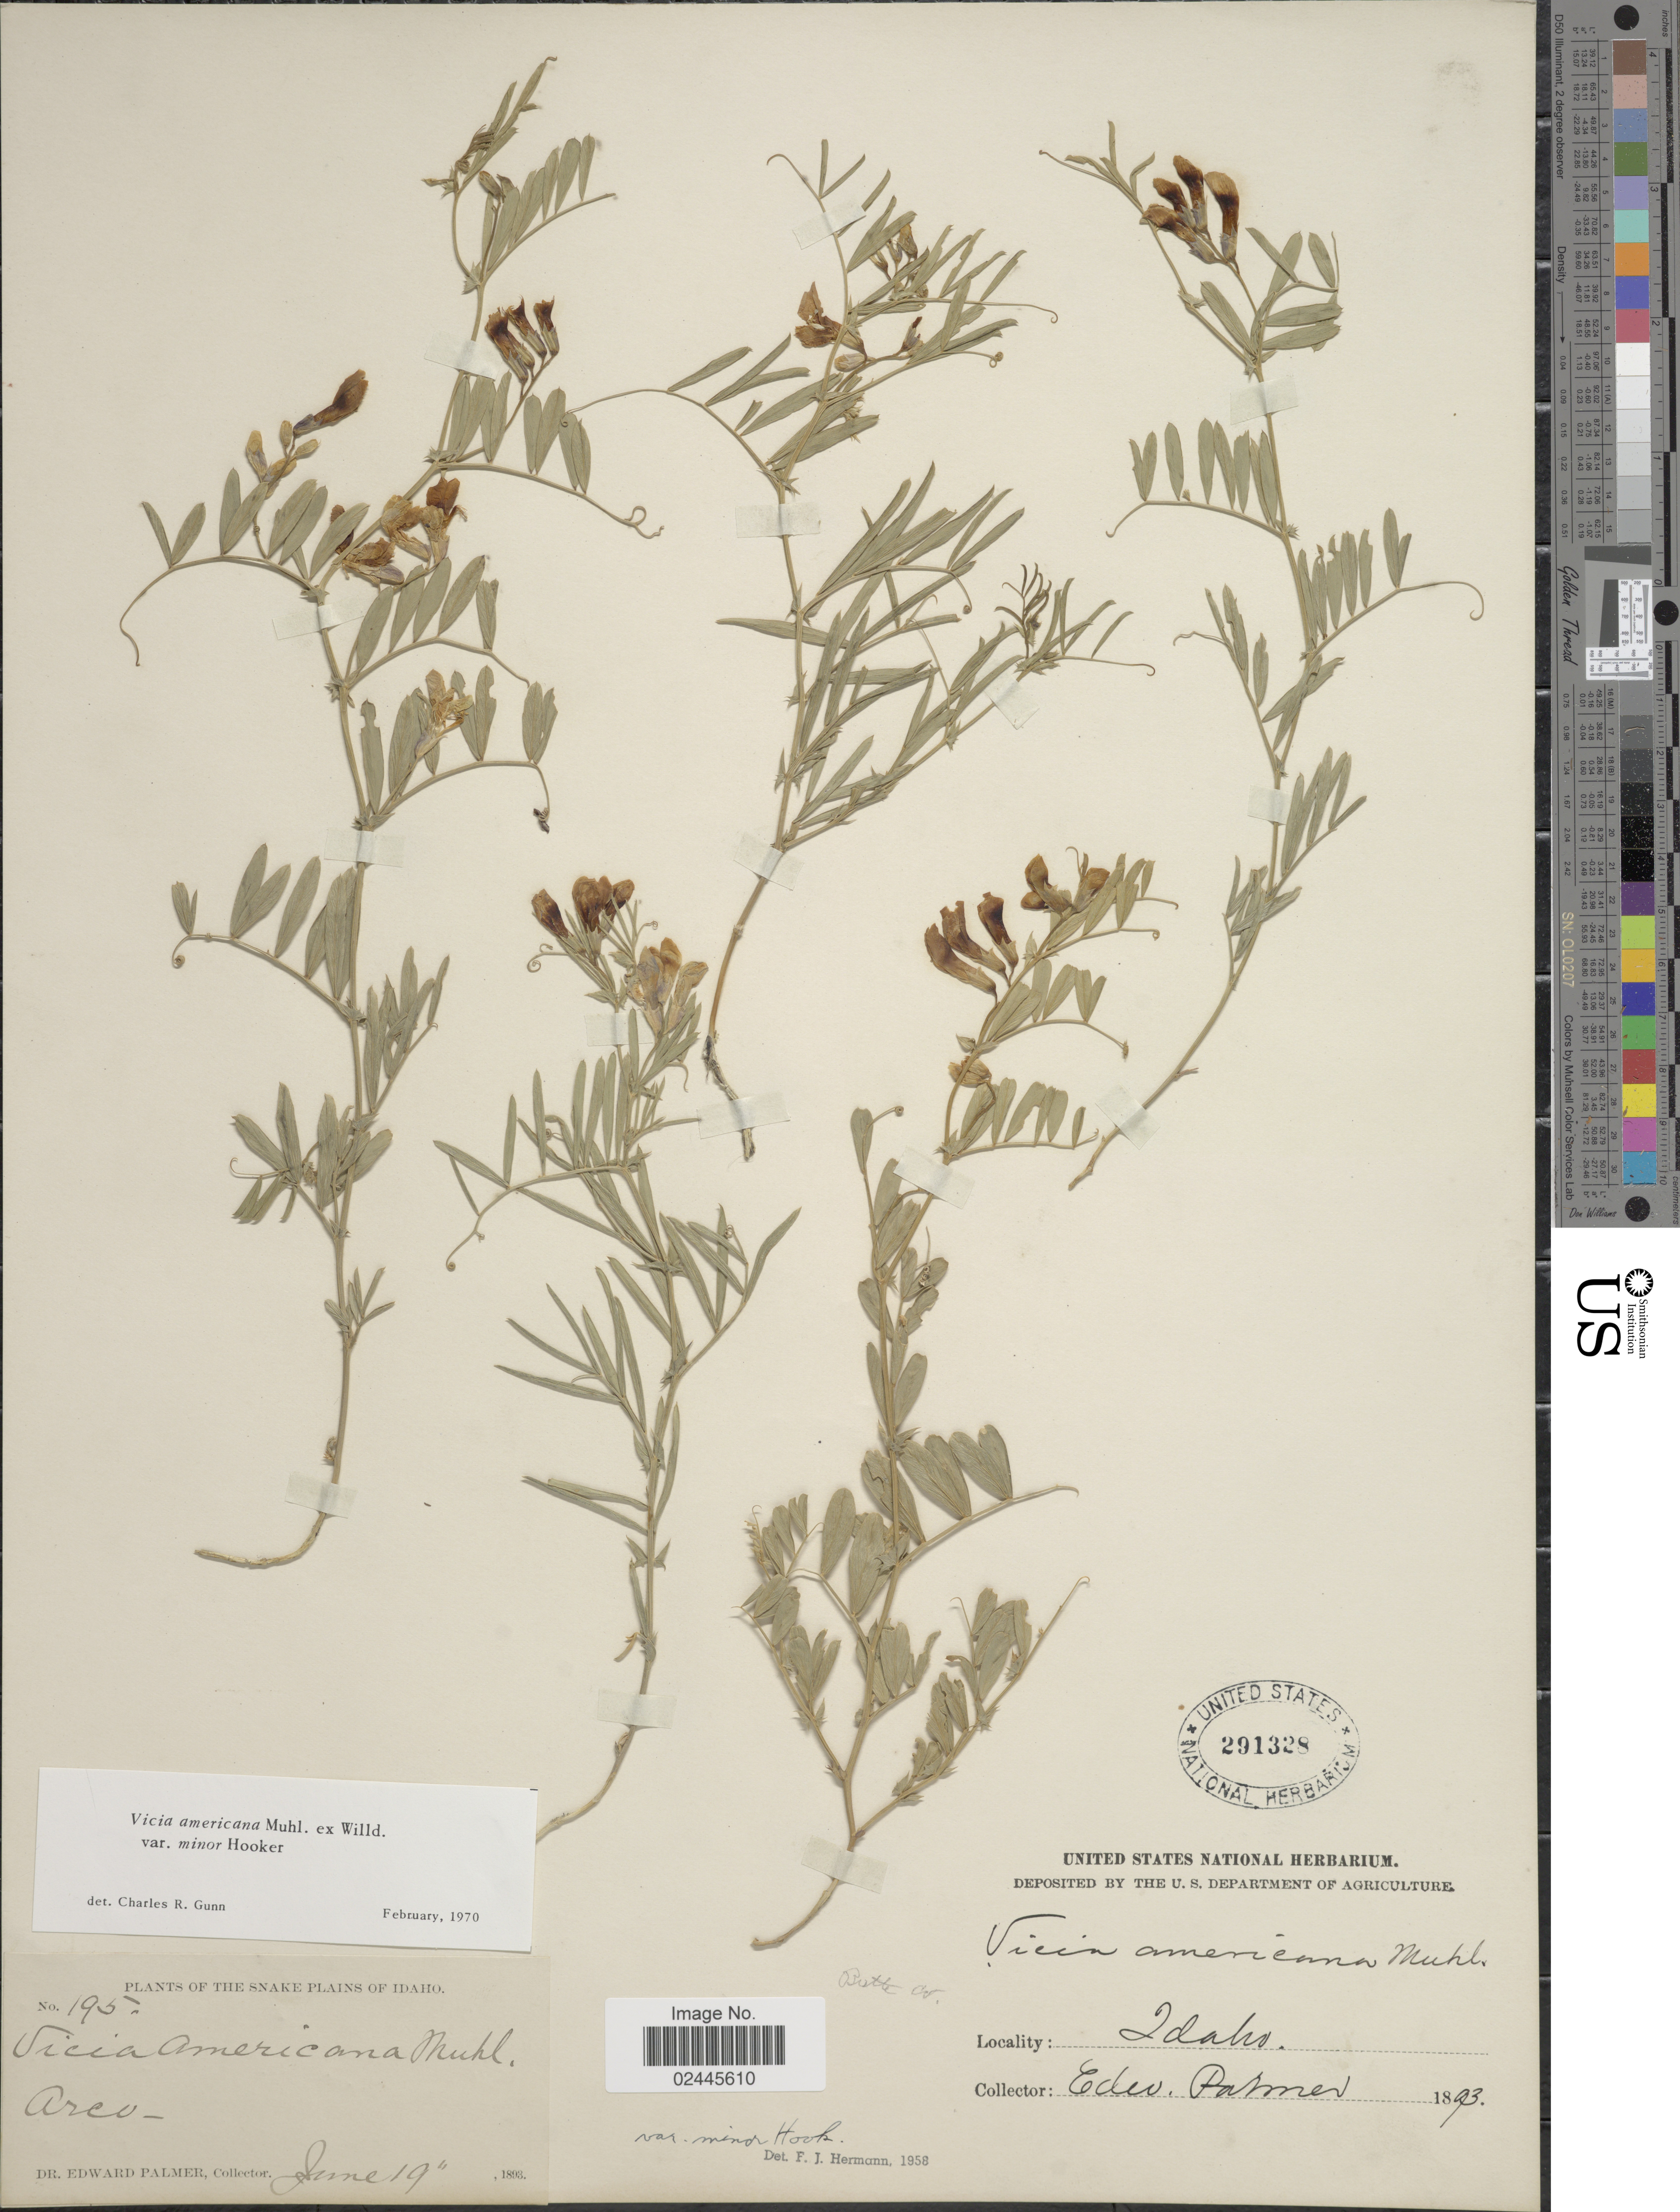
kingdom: Plantae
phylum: Tracheophyta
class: Magnoliopsida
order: Fabales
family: Fabaceae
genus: Vicia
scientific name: Vicia americana var. minor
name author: Hook.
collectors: E. Palmer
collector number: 195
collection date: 1893-06-19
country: United States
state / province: Idaho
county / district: Butte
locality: Arco, The Snake Plains of Idaho.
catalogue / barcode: US 291328